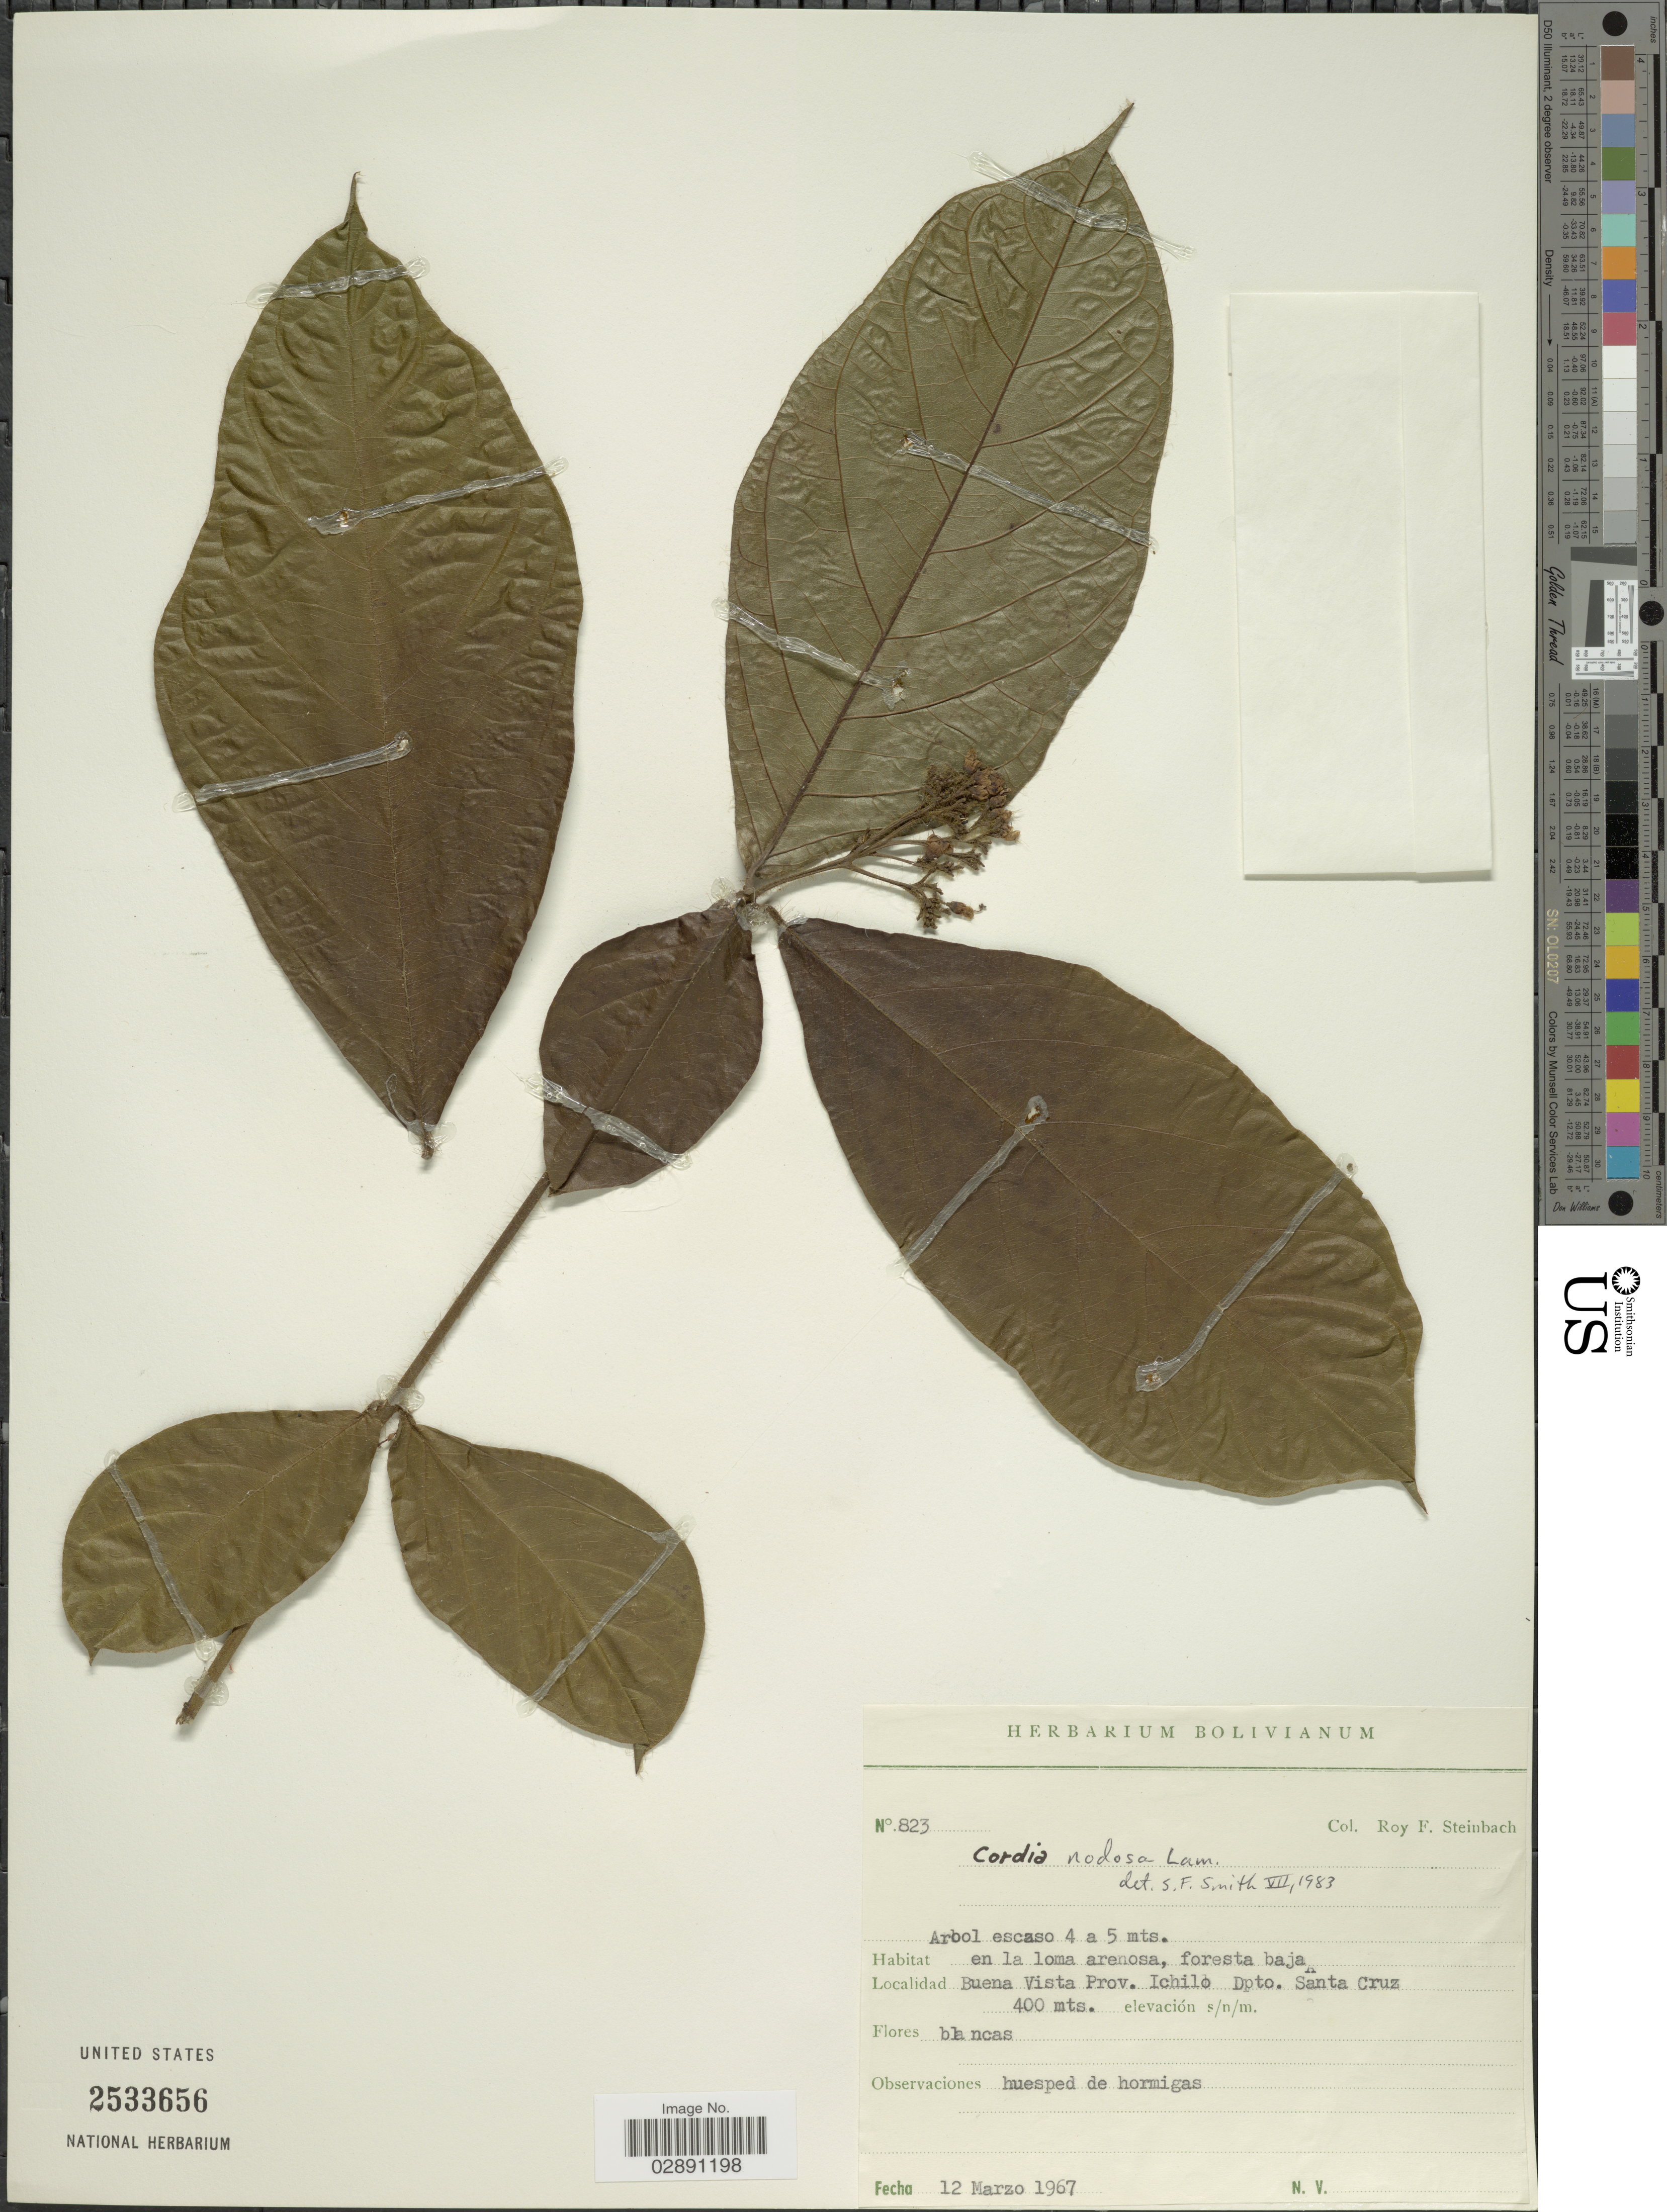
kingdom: Plantae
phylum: Tracheophyta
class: Magnoliopsida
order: Boraginales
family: Cordiaceae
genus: Cordia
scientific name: Cordia nodosa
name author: Lam.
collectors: R. F. Steinbach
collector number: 823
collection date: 1967-03-12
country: Bolivia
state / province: Santa Cruz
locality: Buena Vista Prov. Ichilo. Dpto. Santa Cruz.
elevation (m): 400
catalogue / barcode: US 2533656